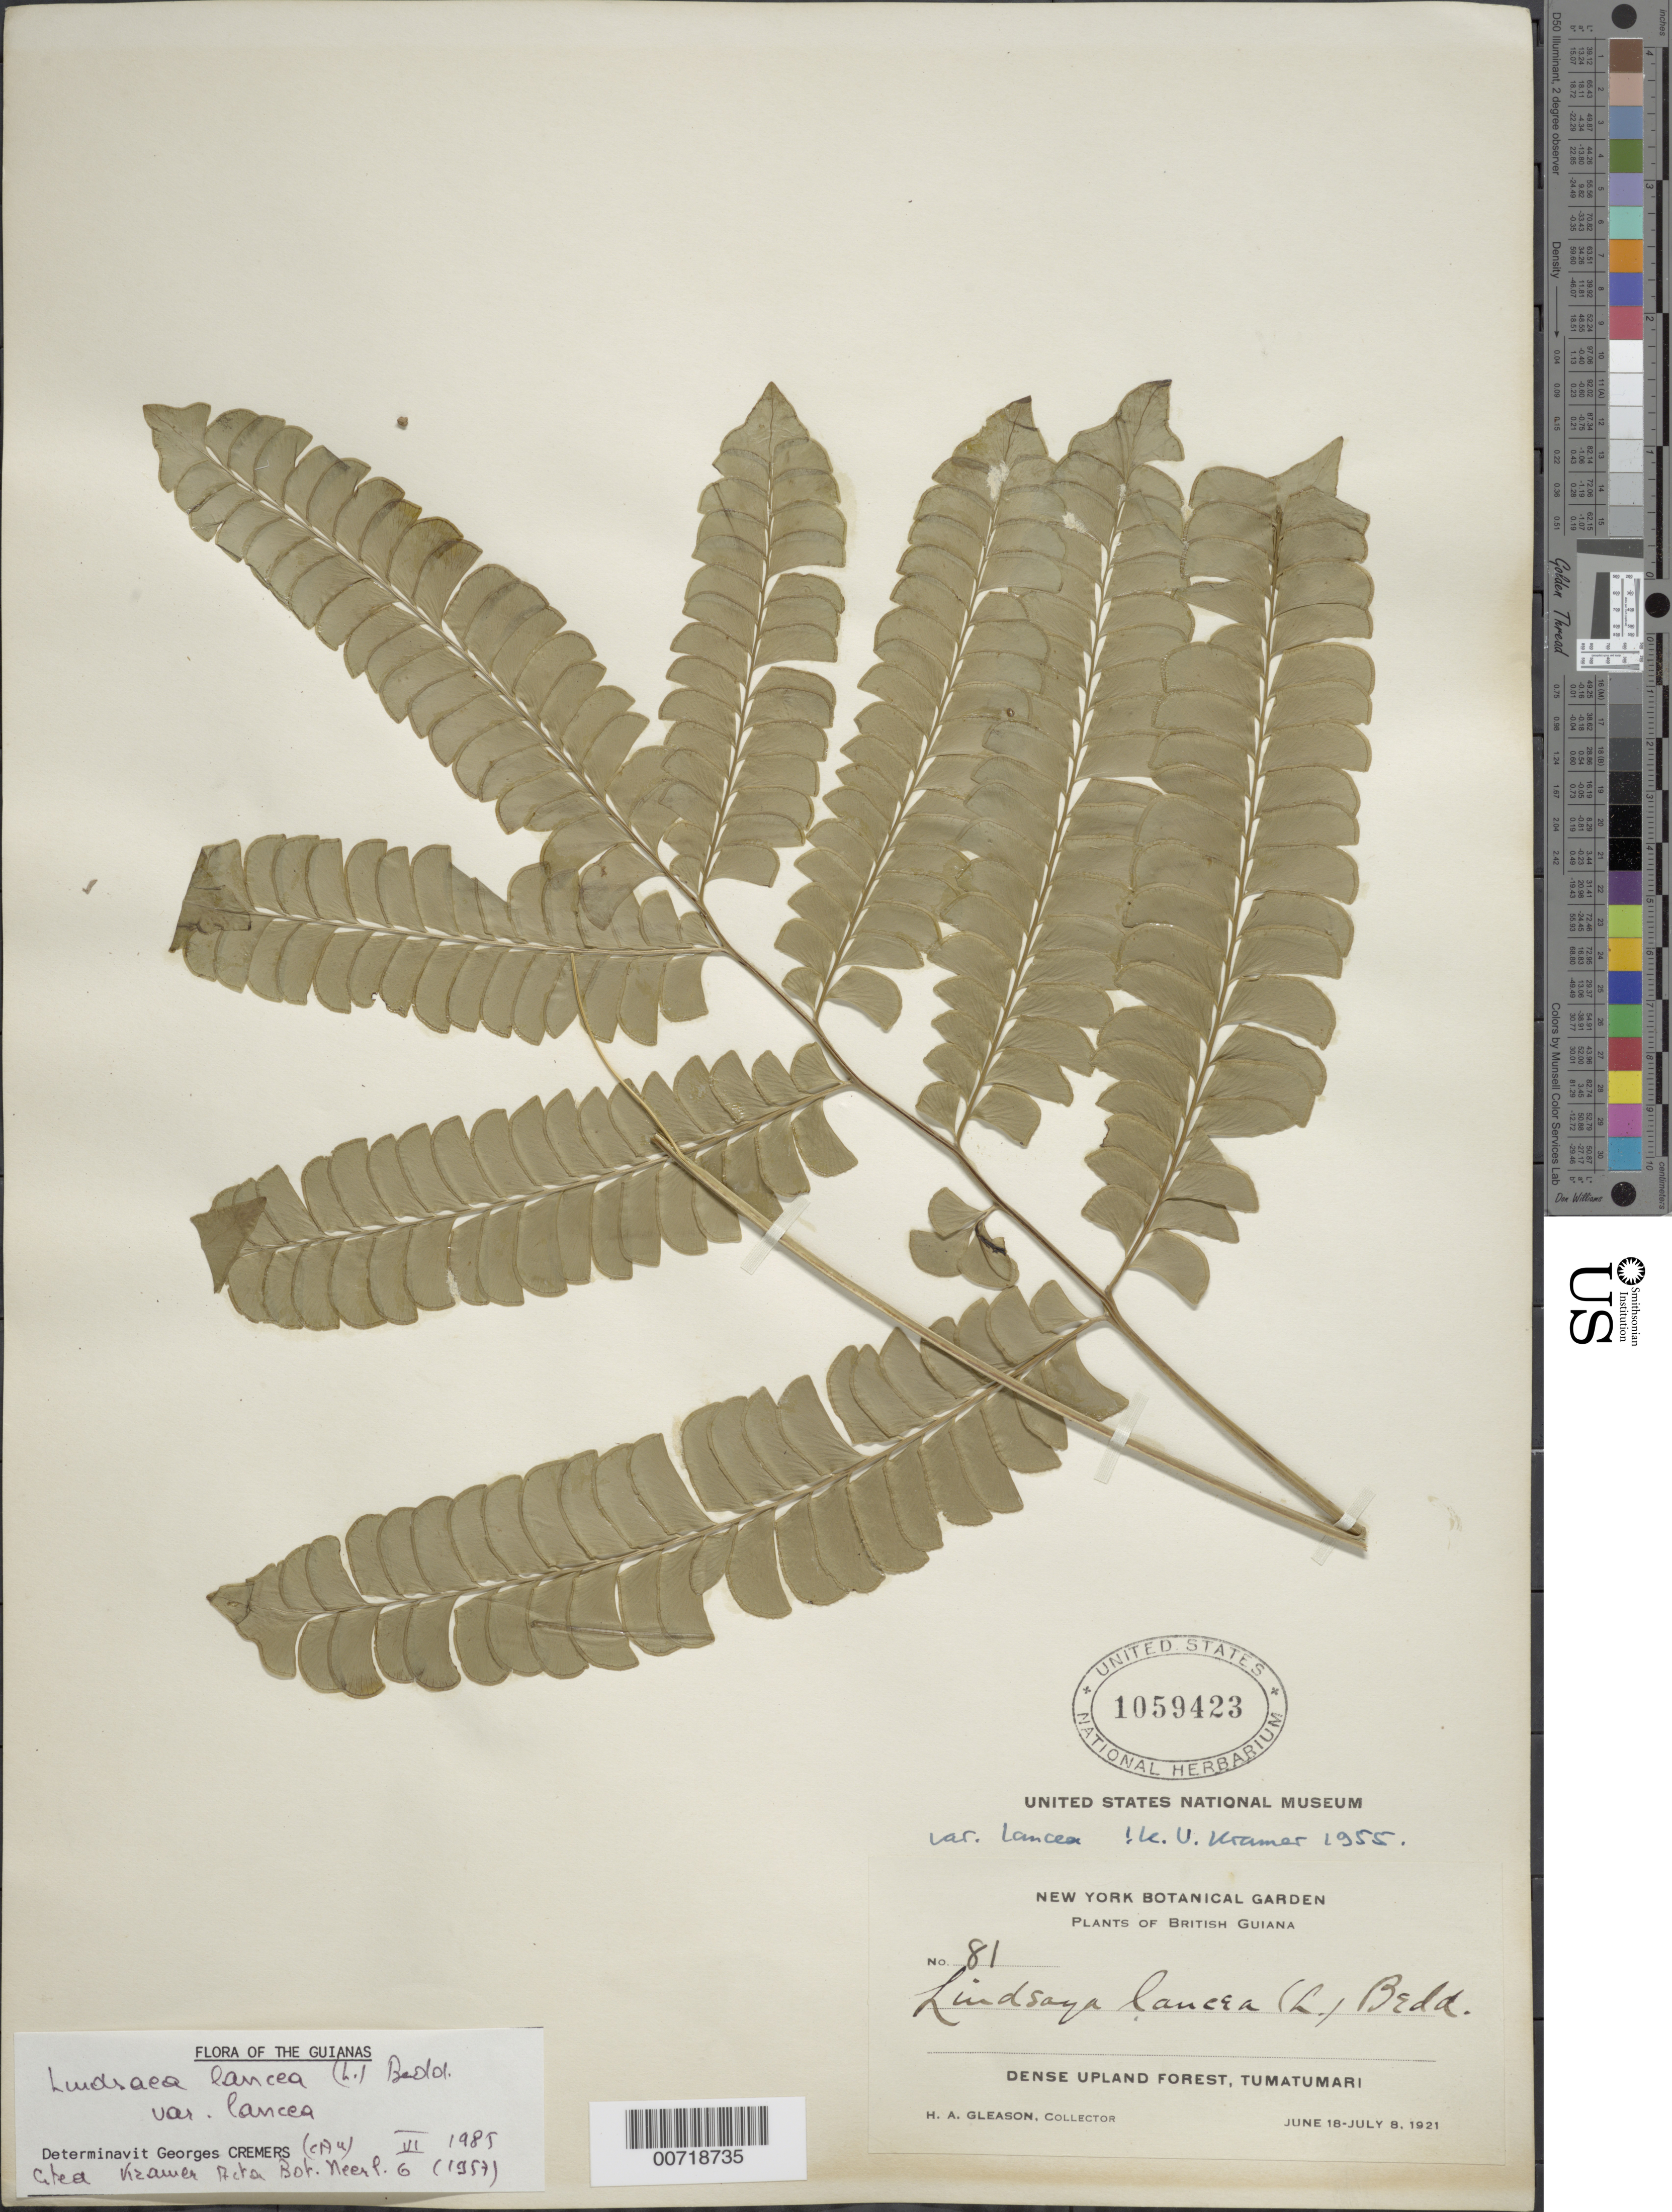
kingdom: Plantae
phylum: Tracheophyta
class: Polypodiopsida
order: Polypodiales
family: Lindsaeaceae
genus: Lindsaea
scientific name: Lindsaea lancea var. lancea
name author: (L.) Bedd.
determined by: Cremers, Georges A.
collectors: H. A. Gleason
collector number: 81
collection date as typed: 18-Jun-21 to 8-Jul-21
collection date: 1921-06-18/1921-07-08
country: Guyana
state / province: Potaro-Siparuni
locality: Tumatumari Village, Potaro R.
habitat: Dense upland forest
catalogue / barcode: US 1059423